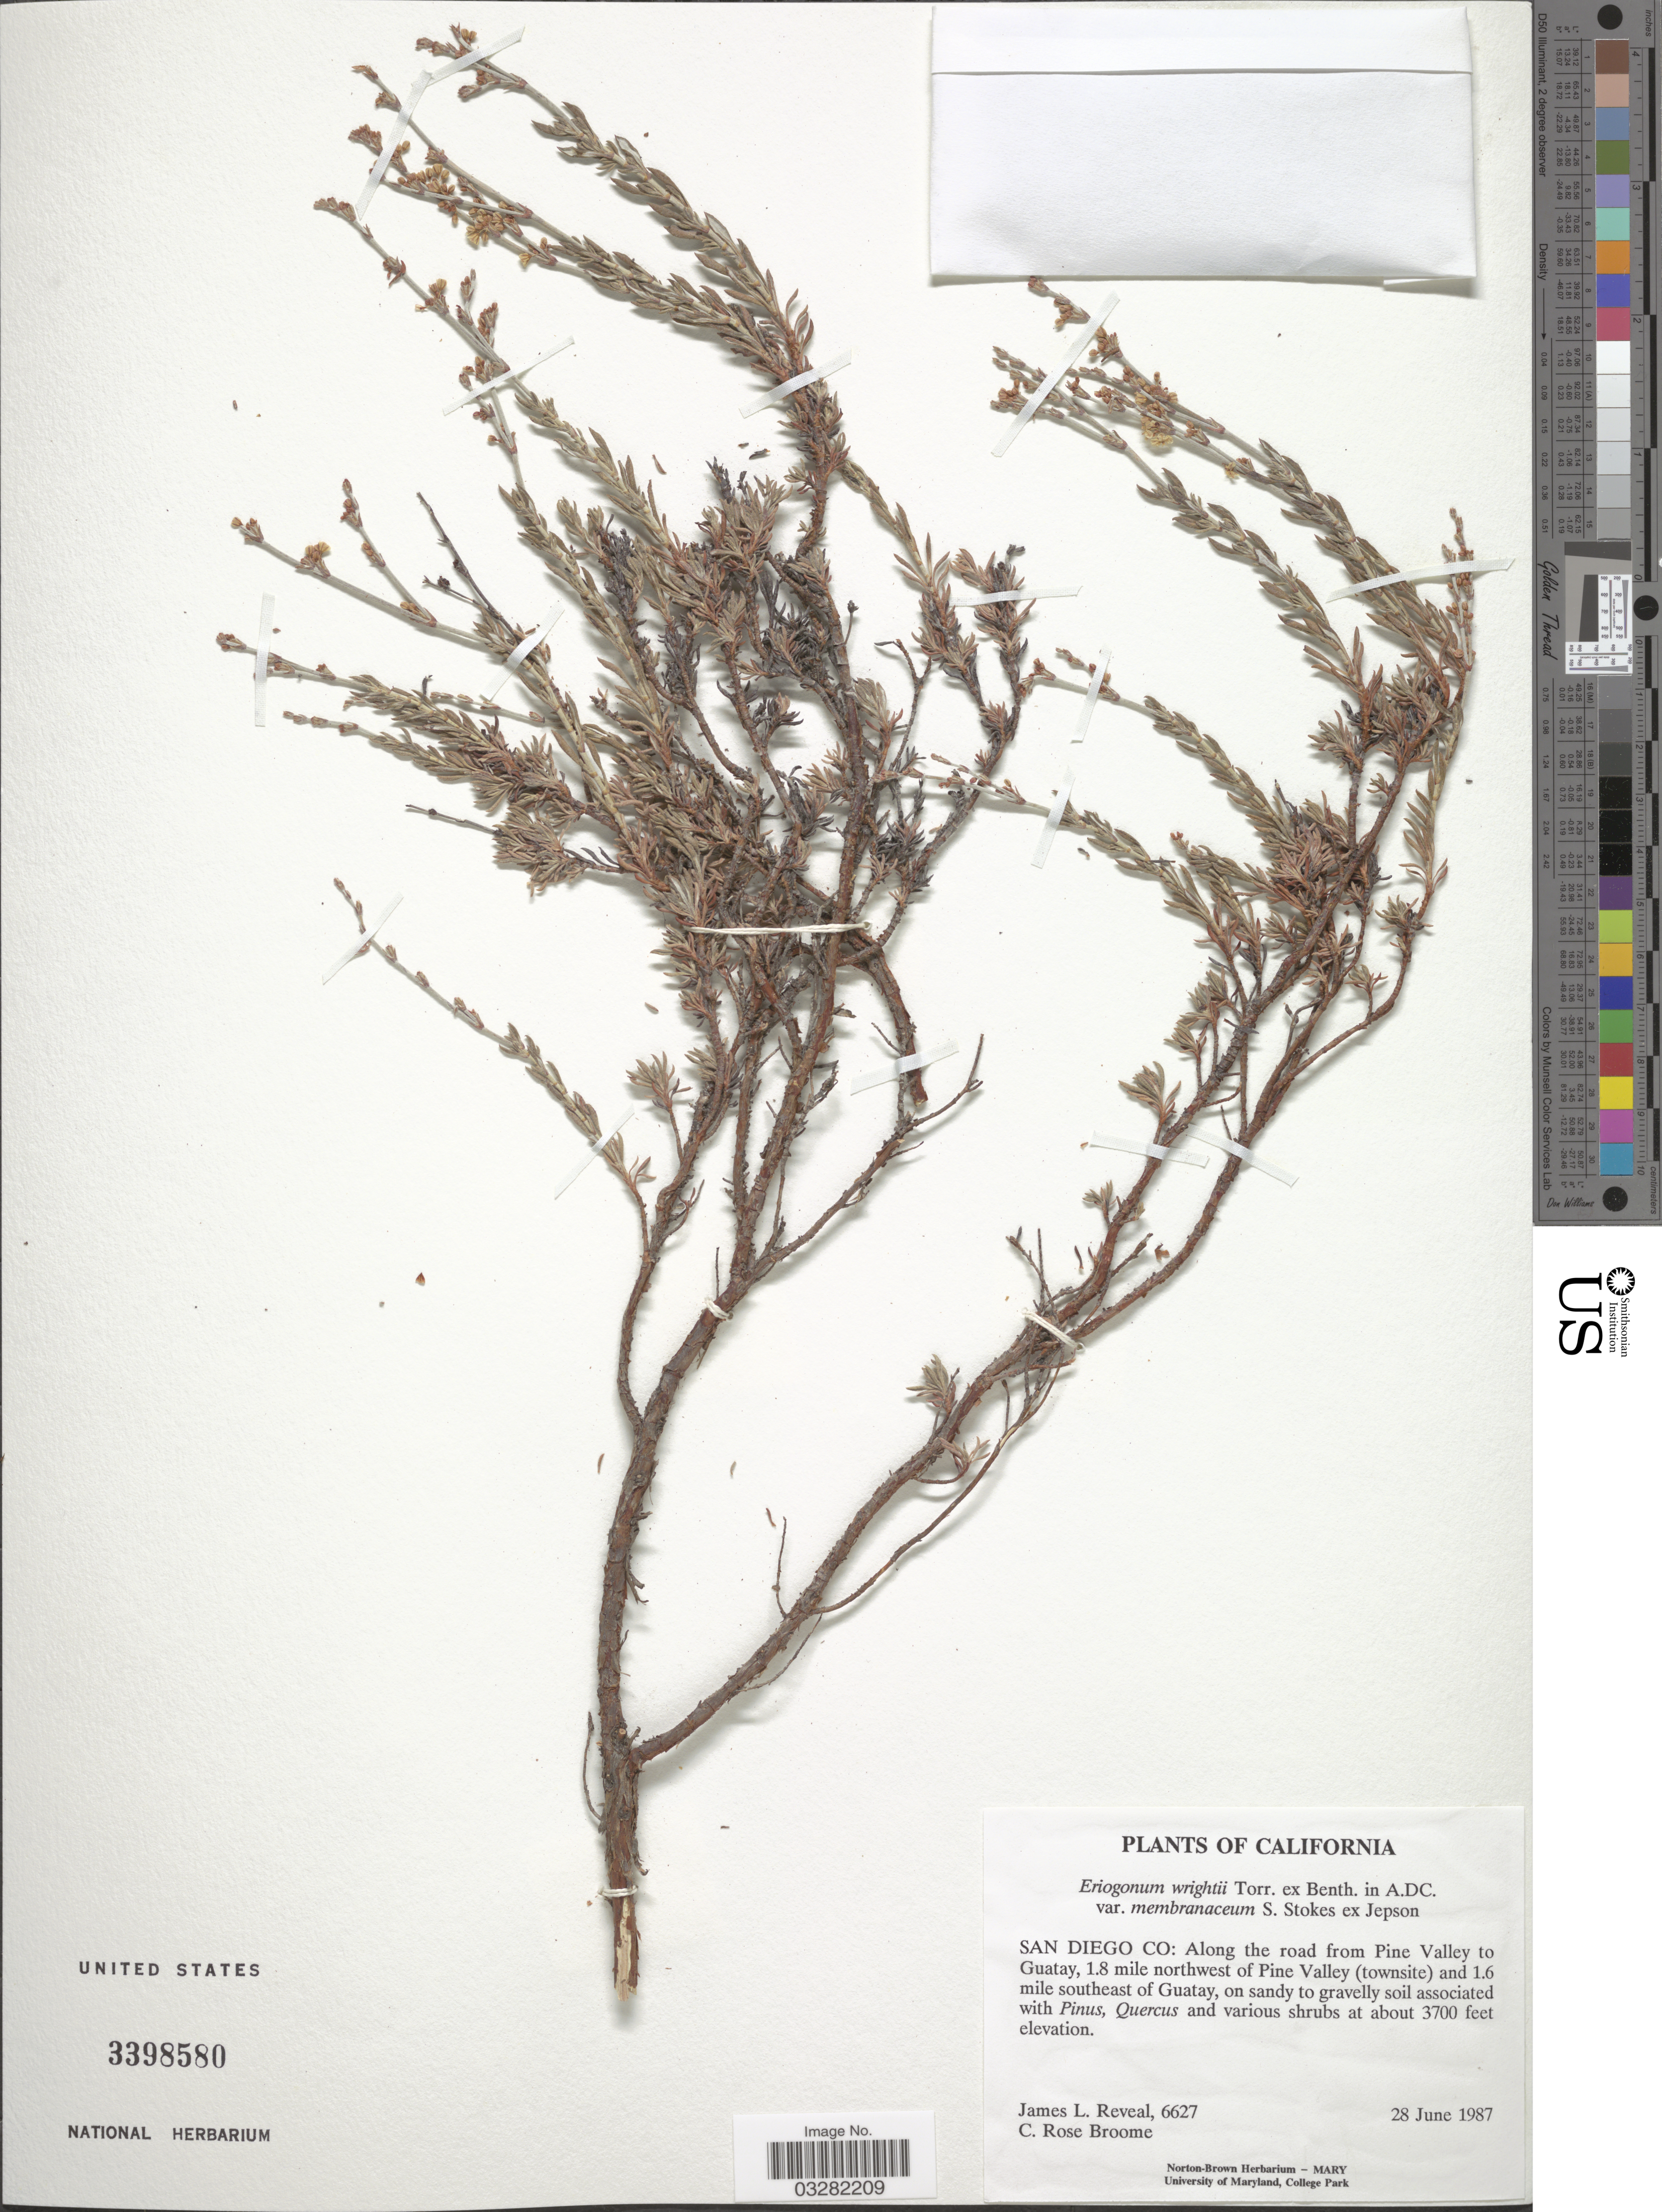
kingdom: Plantae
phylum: Tracheophyta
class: Magnoliopsida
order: Caryophyllales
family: Polygonaceae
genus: Eriogonum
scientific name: Eriogonum wrightii var. membranaceum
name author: S. Stokes ex Jeps.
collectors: J. L. Reveal & C. R. Broome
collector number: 6627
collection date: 1987-06-28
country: United States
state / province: California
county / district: San Diego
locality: San Diego Co: Along the road from Pine Valley to Guatay, 1.8 mile northwest of Pine Valley (townsite) and 1.6 mile southeast of Guatay.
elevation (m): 1128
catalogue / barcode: US 3398580